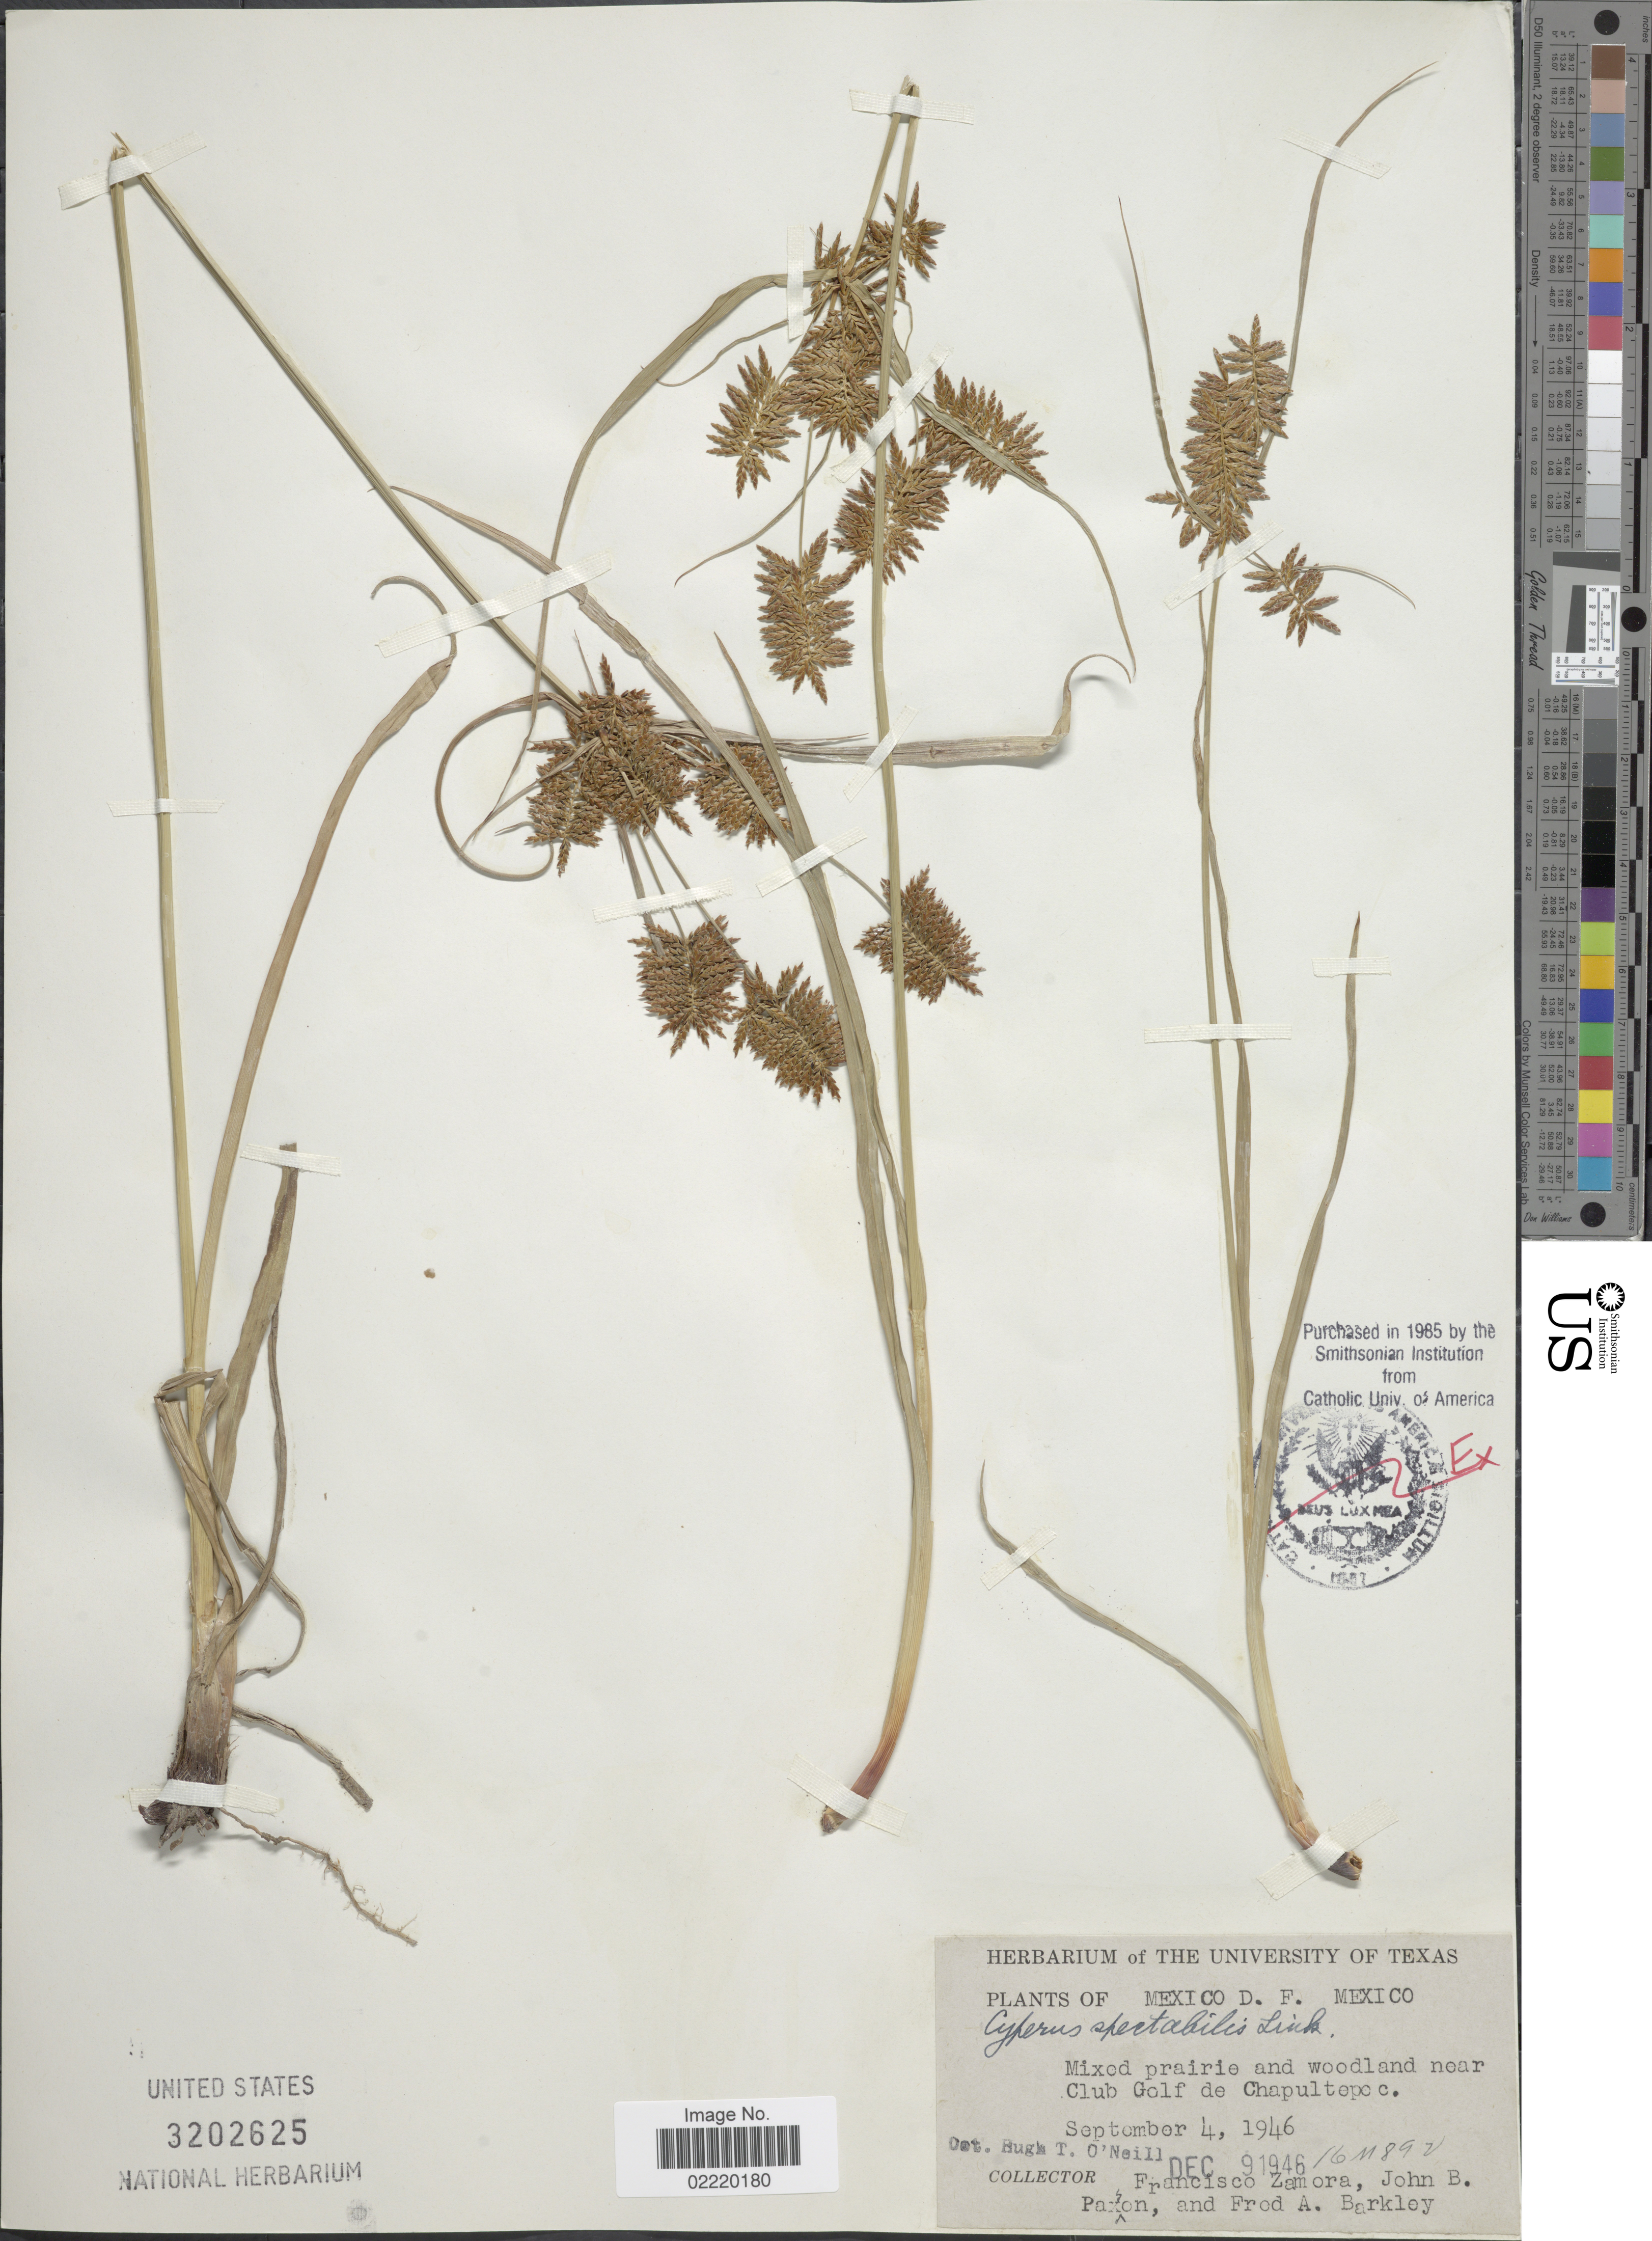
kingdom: Plantae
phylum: Tracheophyta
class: Liliopsida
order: Poales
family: Cyperaceae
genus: Cyperus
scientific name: Cyperus spectabilis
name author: Link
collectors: F. Zamora, J. B. Paxson & F. A. Barkley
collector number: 16M892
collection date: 1946-09-04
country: Mexico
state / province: Distrito Federal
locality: Mixed prairie and woodland near Club Golf de Chapultepec.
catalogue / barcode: US 3202625